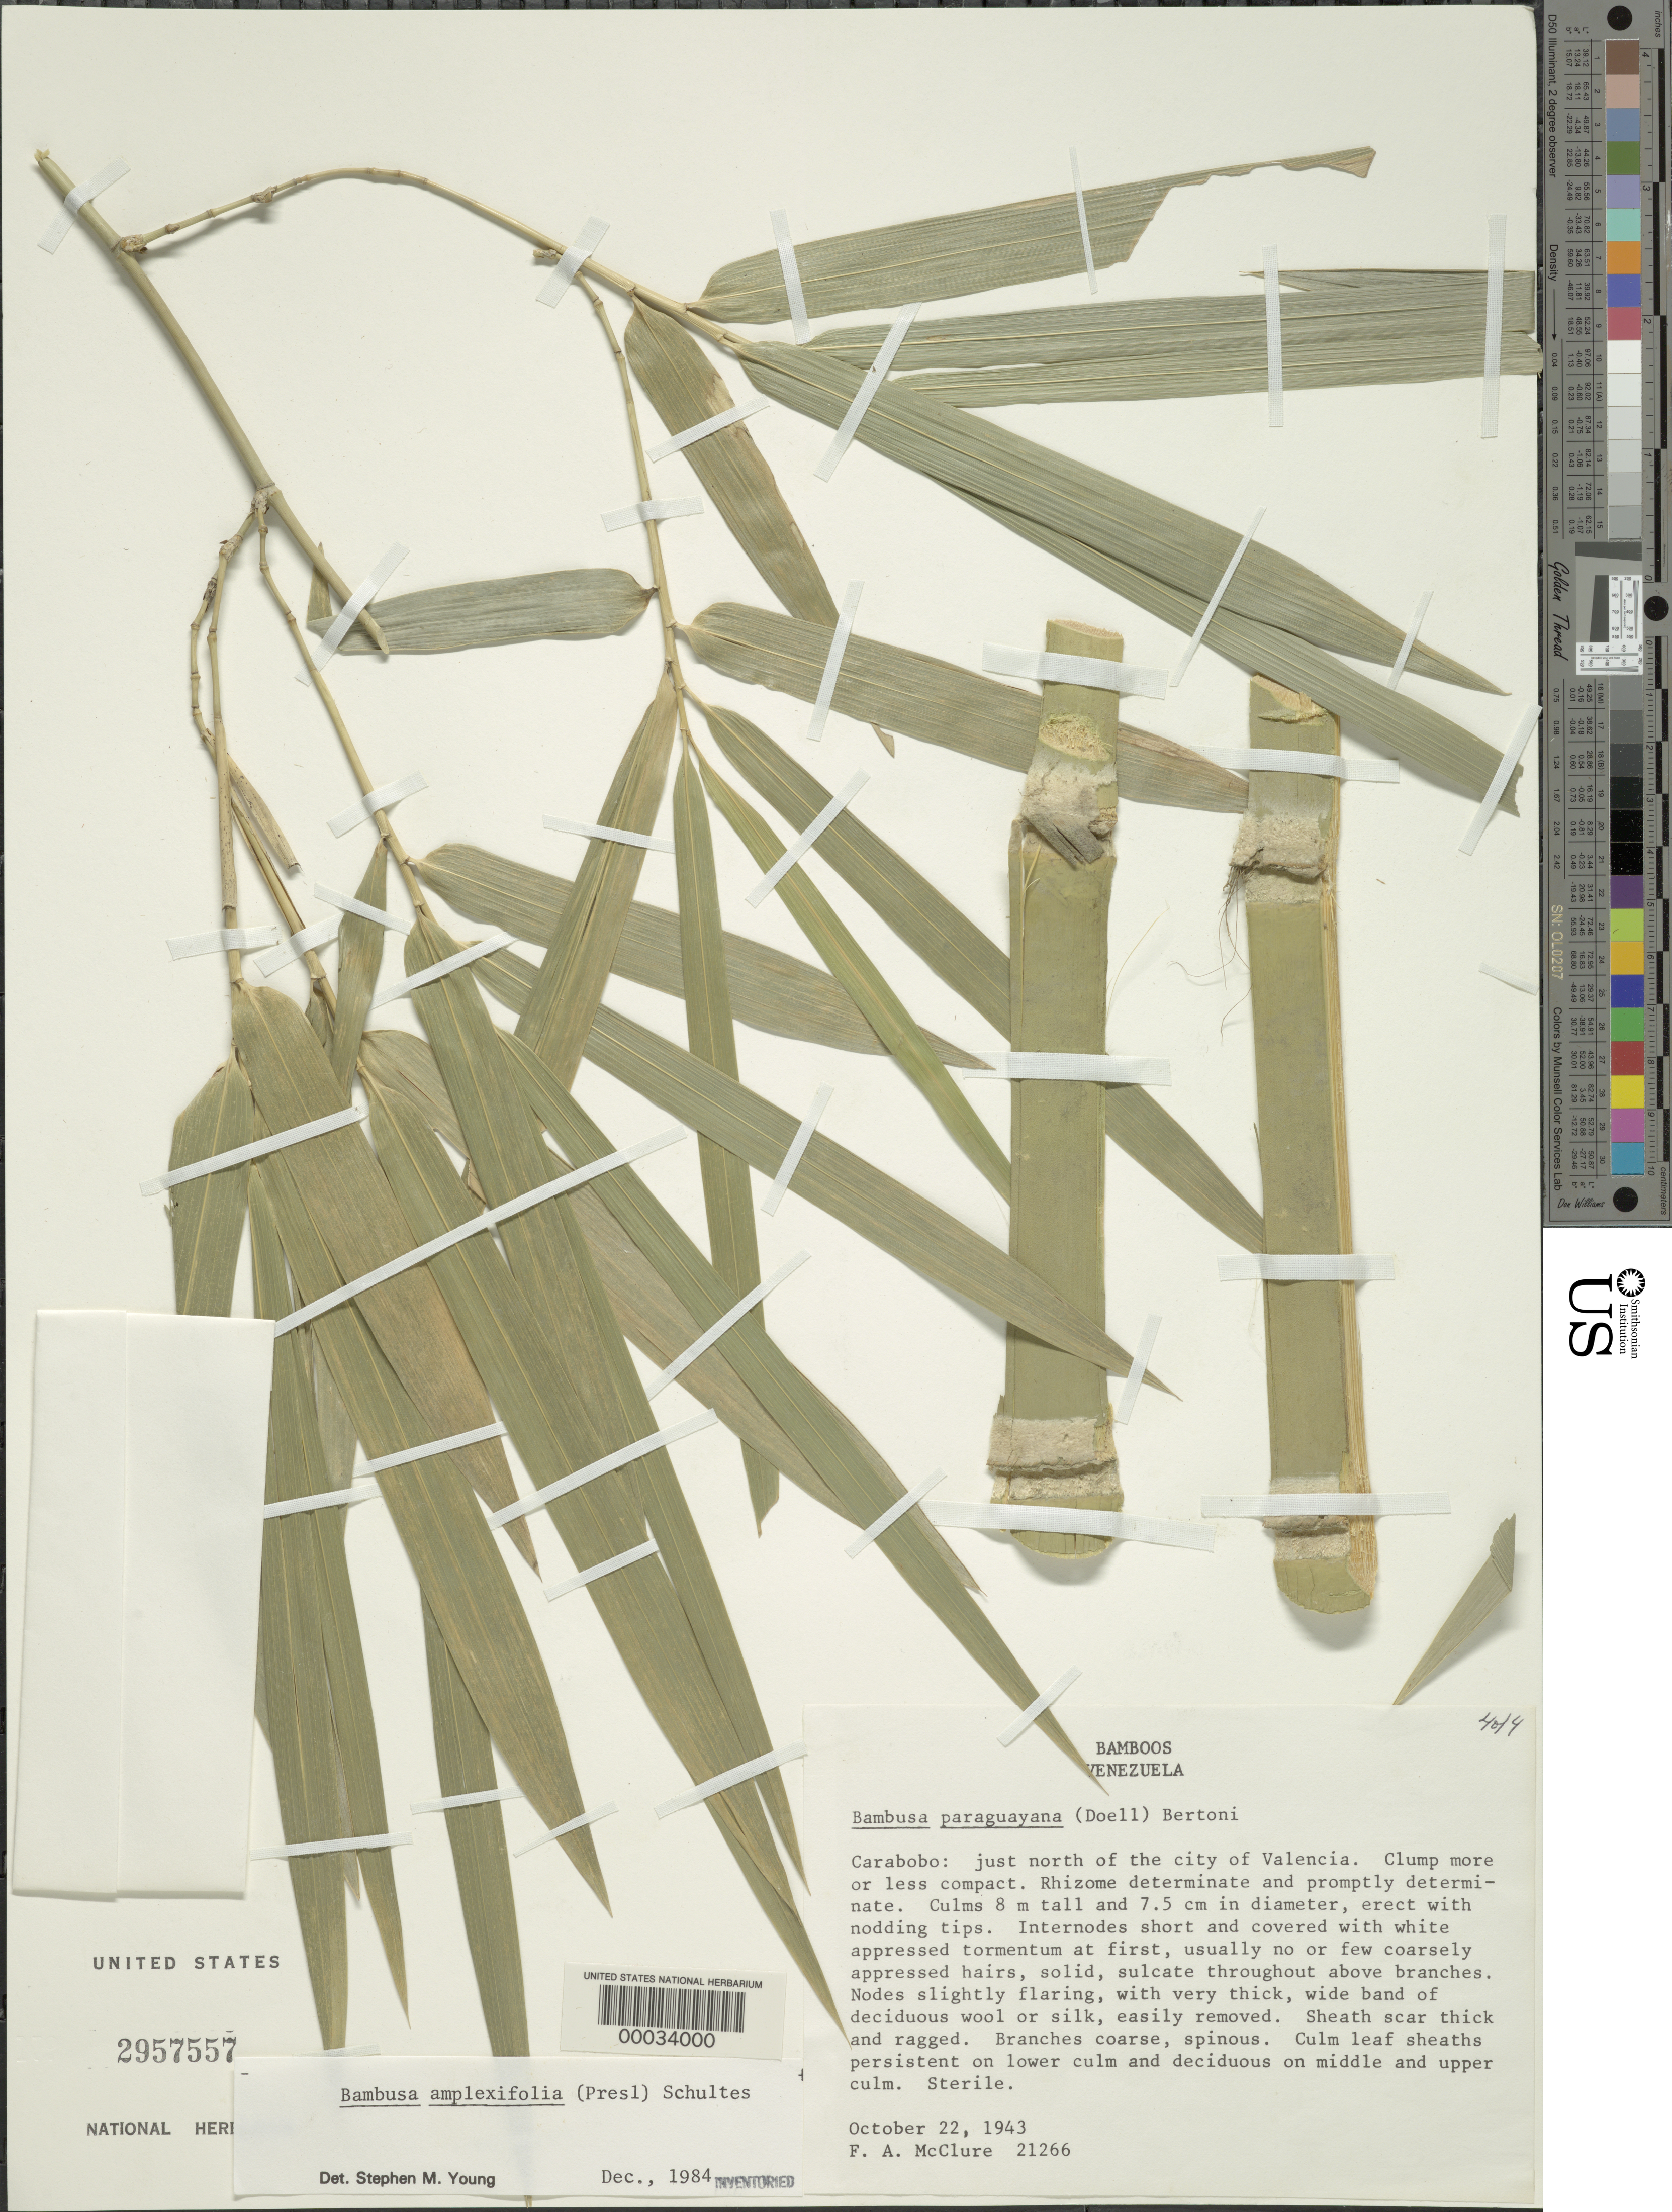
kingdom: Plantae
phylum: Tracheophyta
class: Liliopsida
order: Poales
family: Poaceae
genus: Guadua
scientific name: Guadua amplexifolia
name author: J. Presl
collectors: F. A. McClure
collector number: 21266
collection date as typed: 22 Oct 1943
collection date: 1943-10-22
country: Venezuela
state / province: Carabobo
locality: Valencia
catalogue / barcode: US 2957557